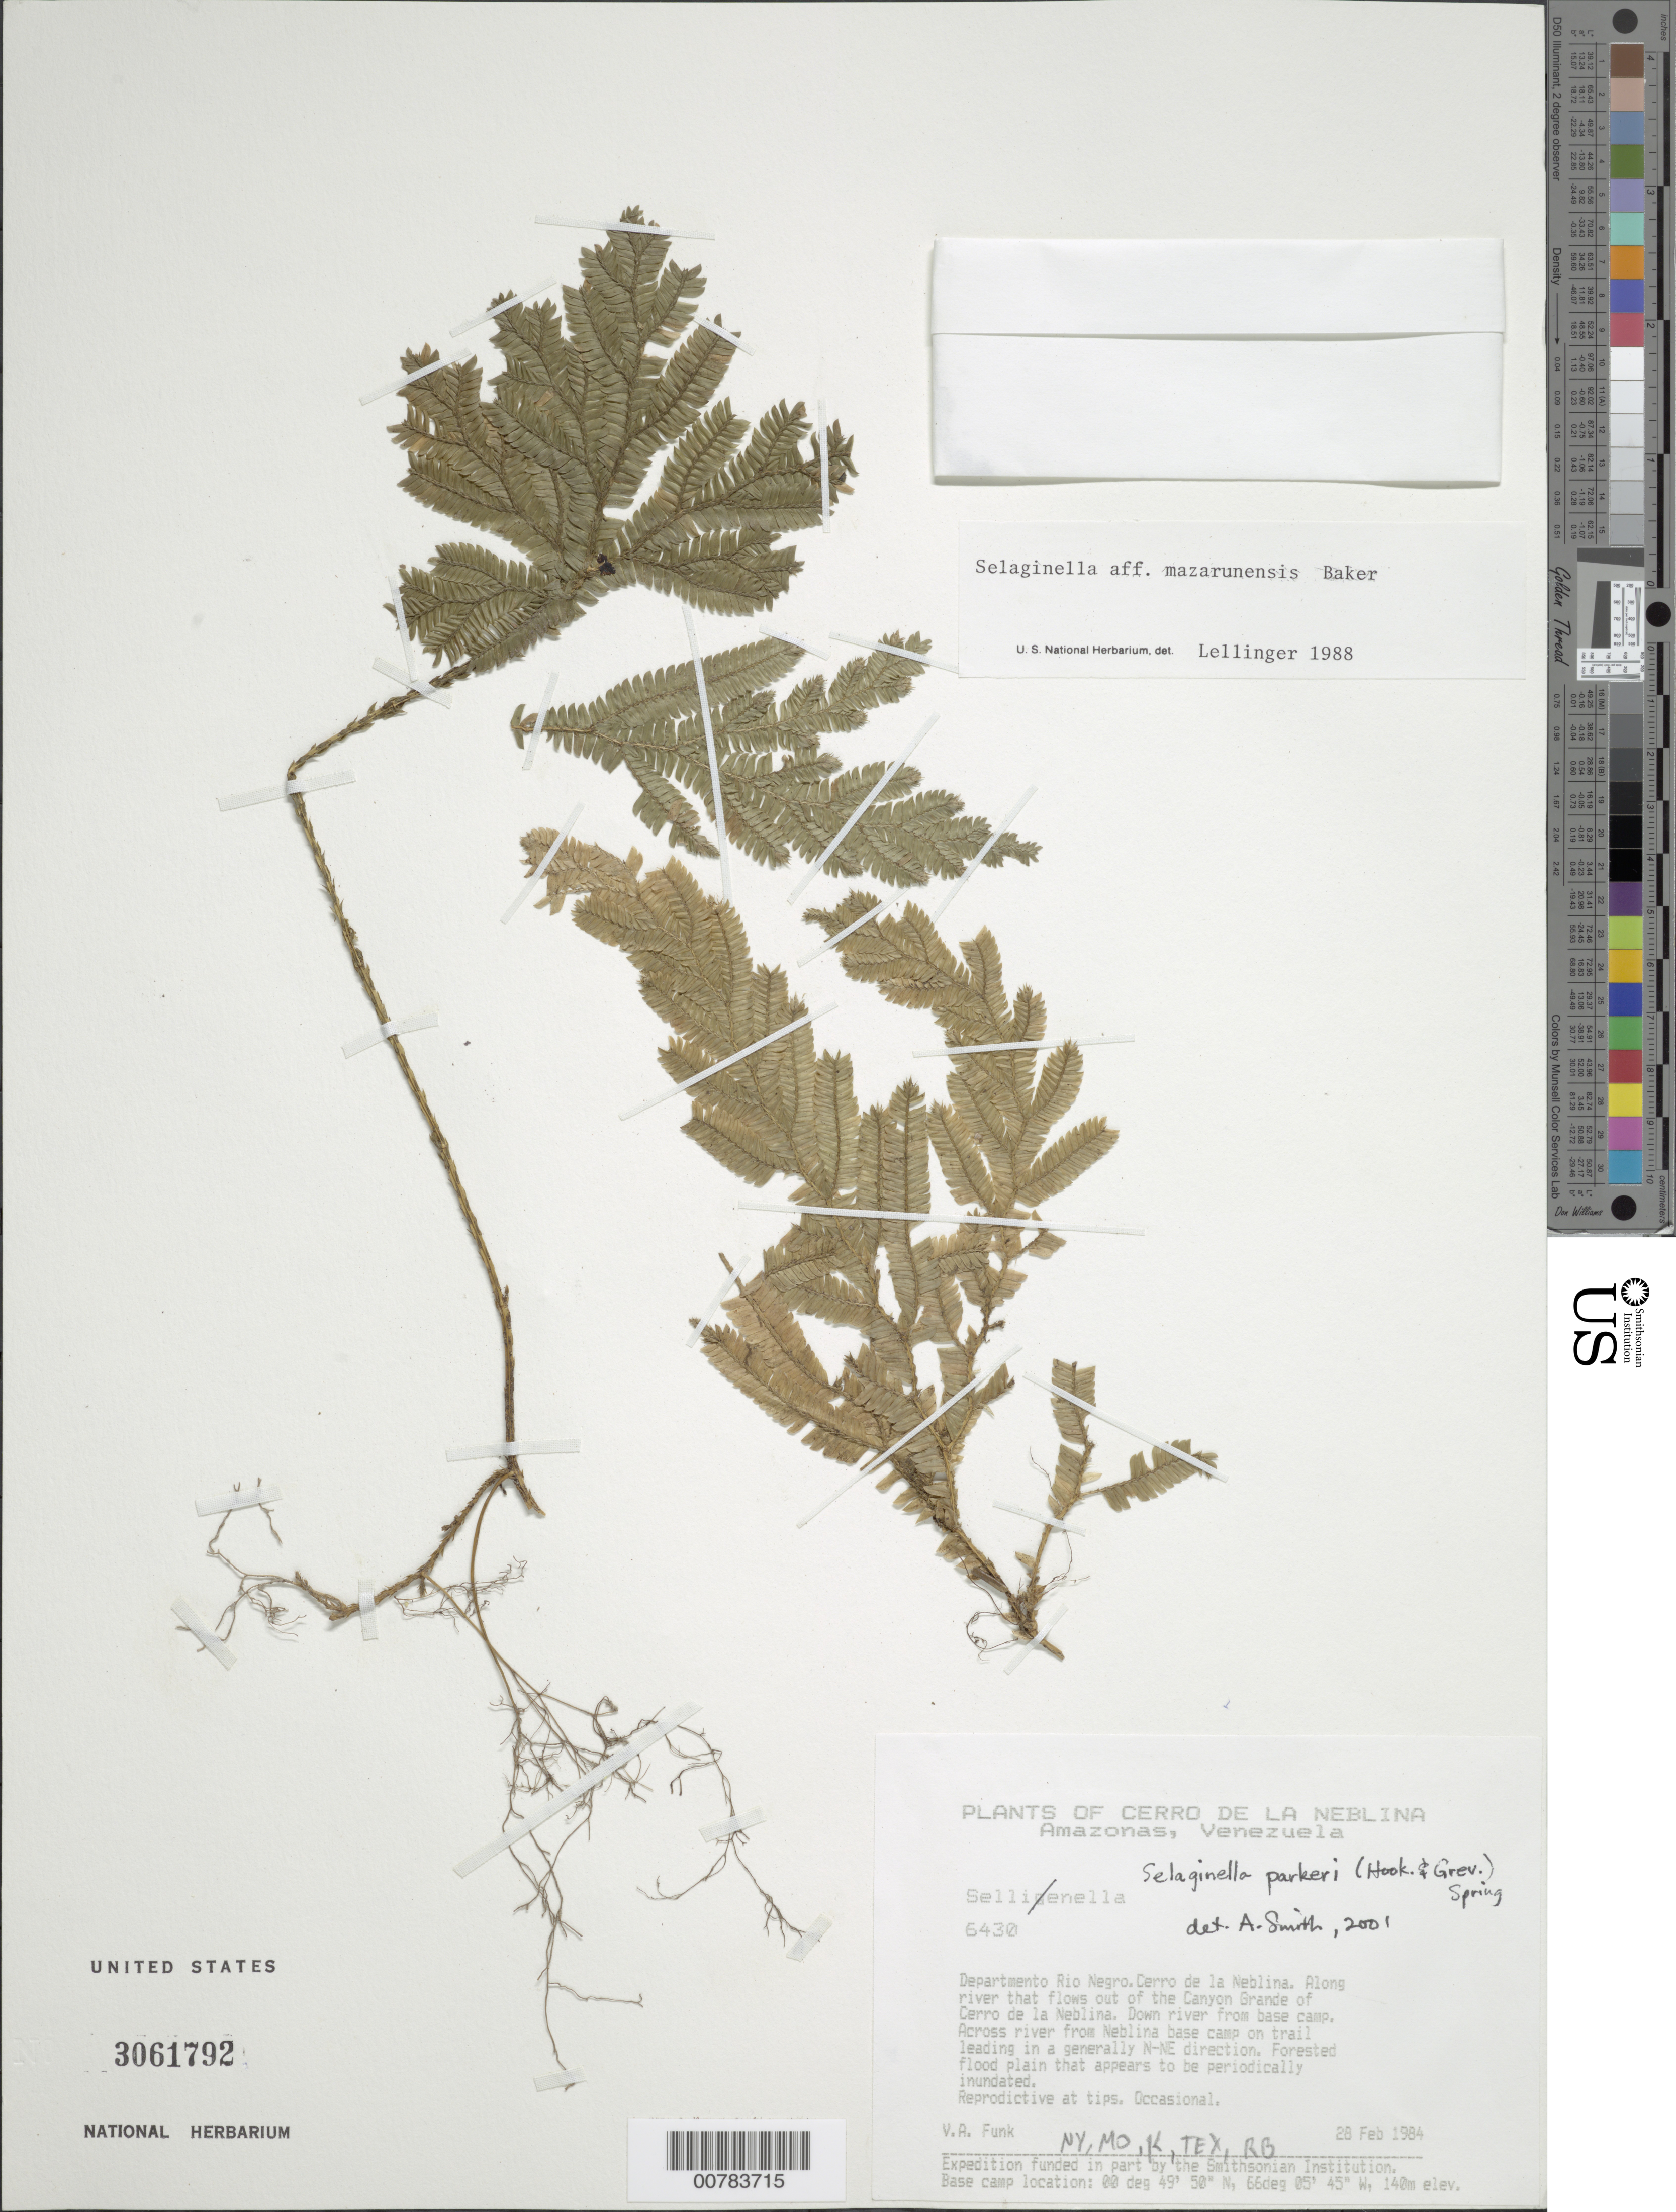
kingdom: Plantae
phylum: Tracheophyta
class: Lycopodiopsida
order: Selaginellales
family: Selaginellaceae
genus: Selaginella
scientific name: Selaginella parkeri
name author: (Hook. & Grev.) Spring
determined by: Smith, Alan R., (UC)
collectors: V. Funk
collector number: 6430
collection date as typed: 28-Feb-84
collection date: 1984-02-28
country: Venezuela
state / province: Amazonas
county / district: Río Negro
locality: Cerro de la Neblina, Canyon Grande, down river from base camp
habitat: Forested flood plain that appears to be periodically inundated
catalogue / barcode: US 3061702